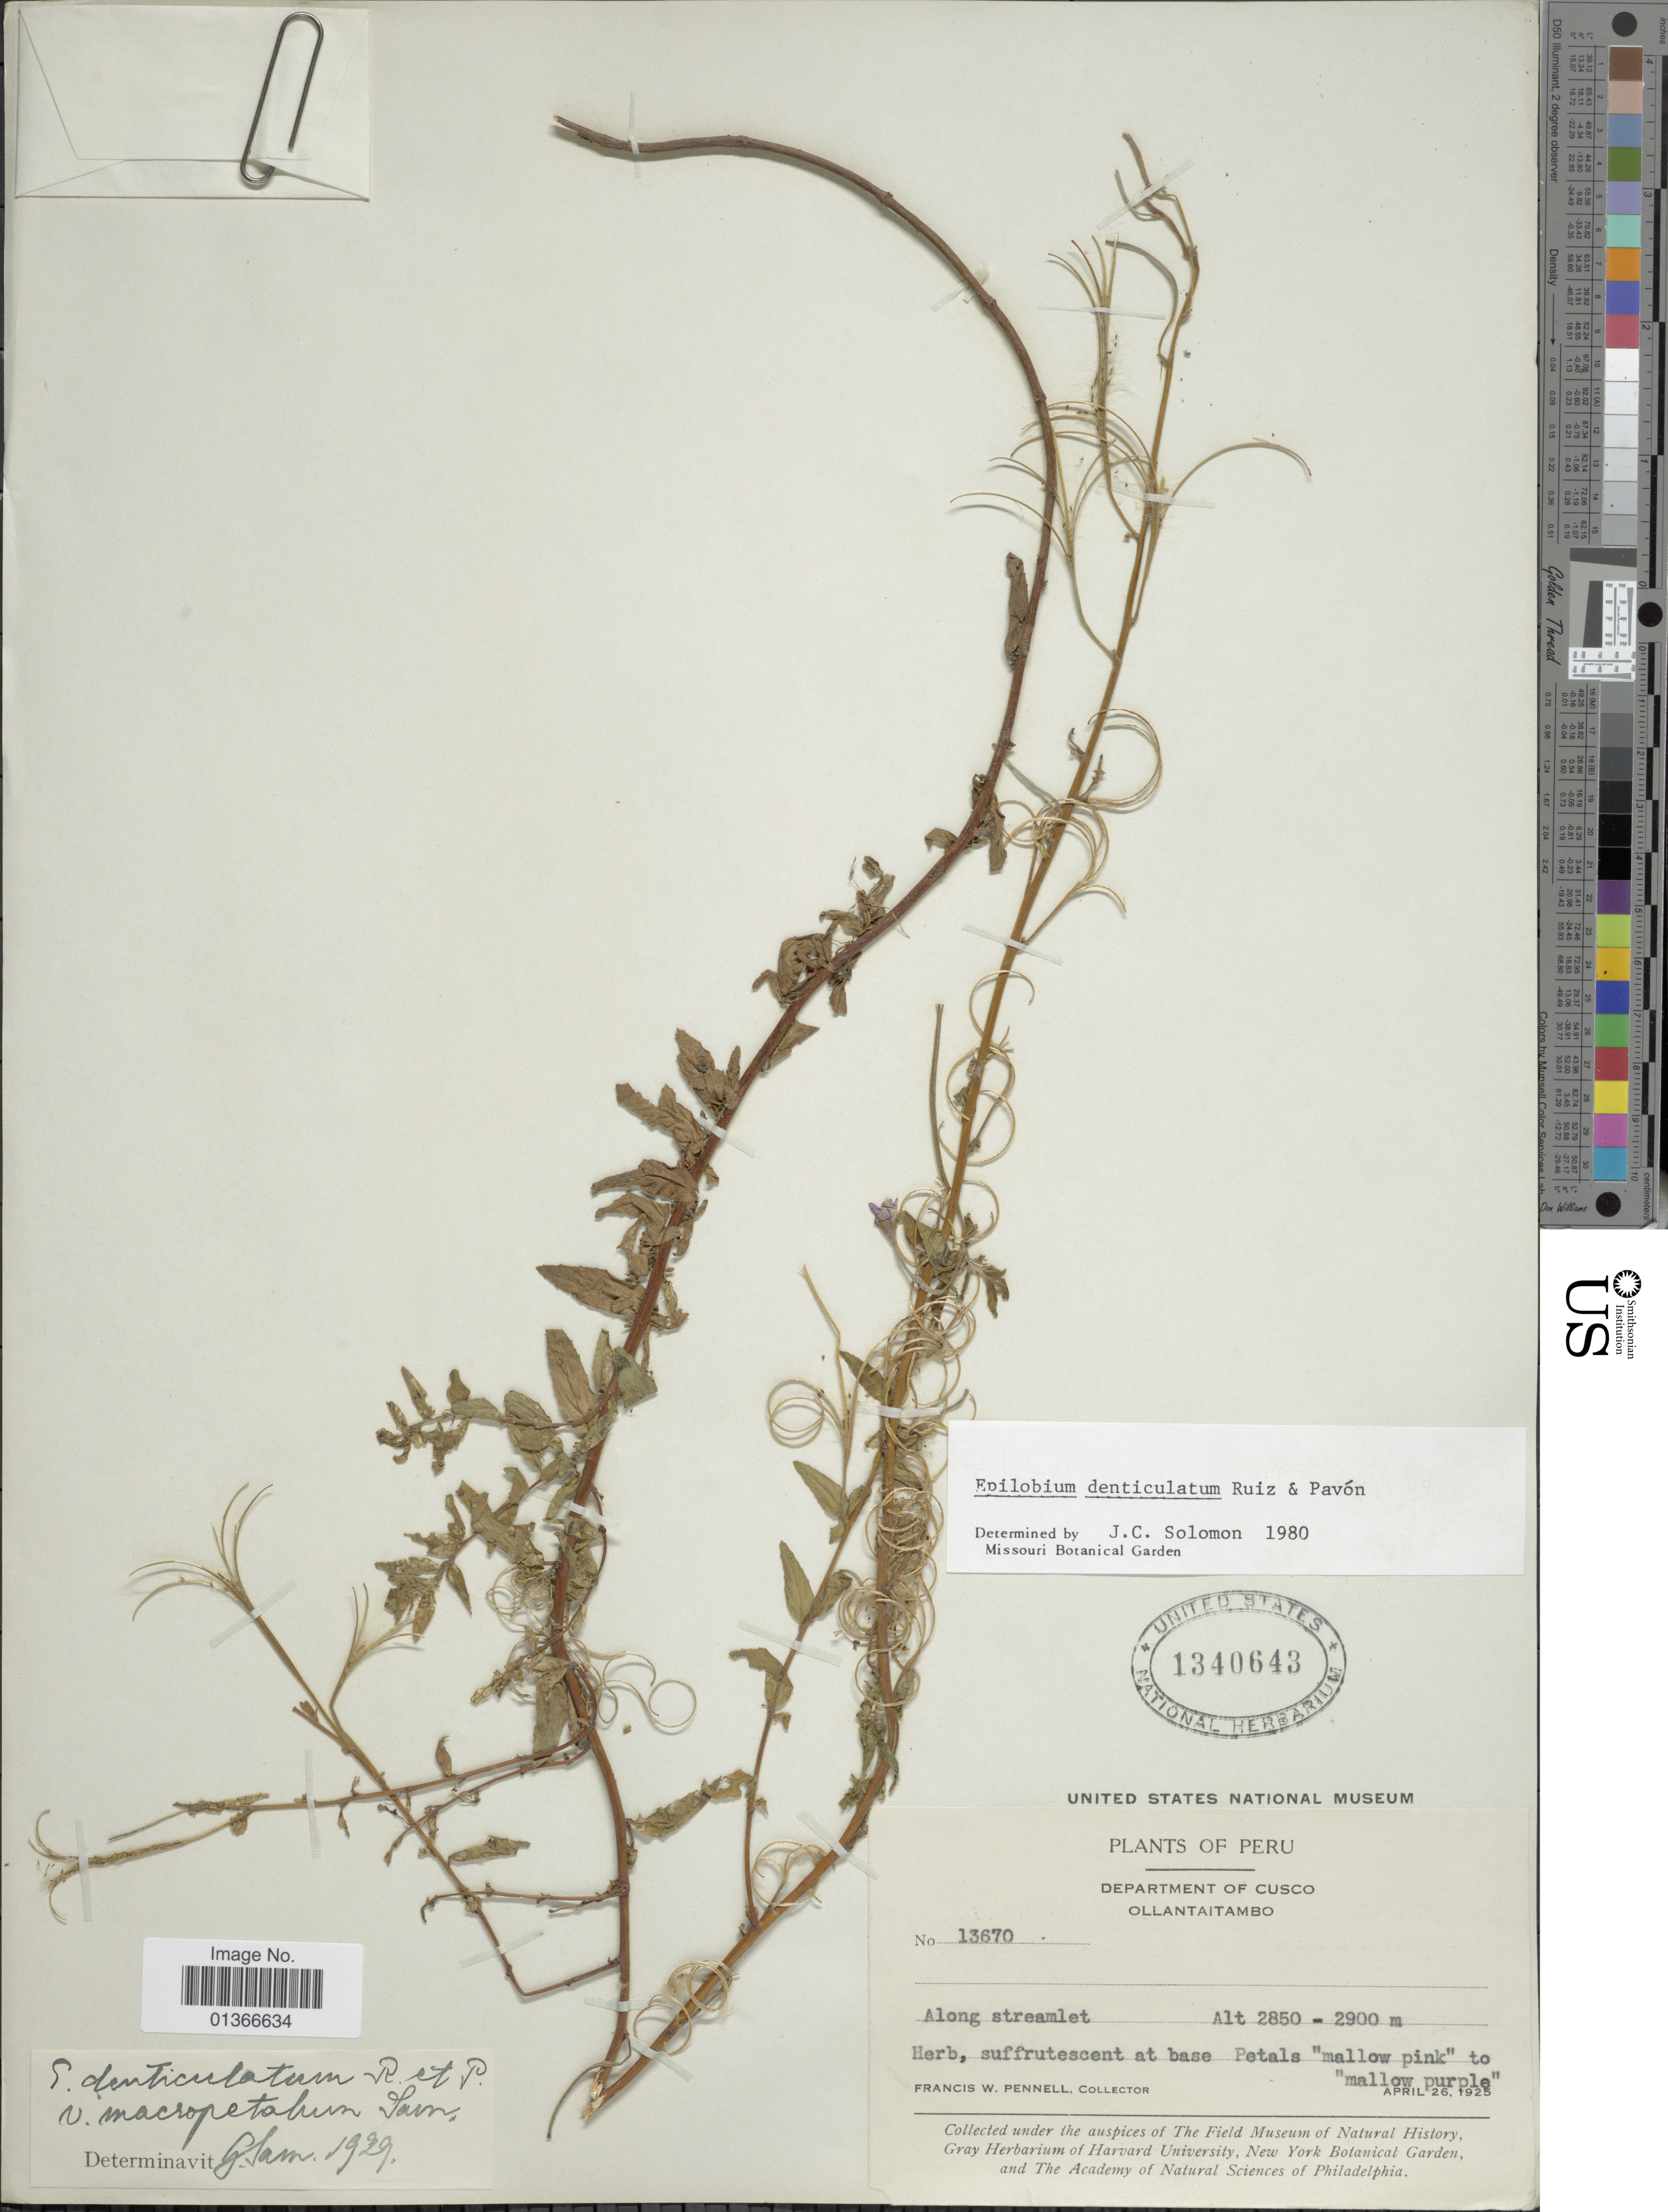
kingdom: Plantae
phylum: Tracheophyta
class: Magnoliopsida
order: Myrtales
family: Onagraceae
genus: Epilobium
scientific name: Epilobium denticulatum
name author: Ruiz & Pav.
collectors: F. W. Pennell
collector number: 13670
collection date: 1925-04-26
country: Peru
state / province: Cusco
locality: Ollantaitambo.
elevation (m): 2850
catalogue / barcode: US 1340643